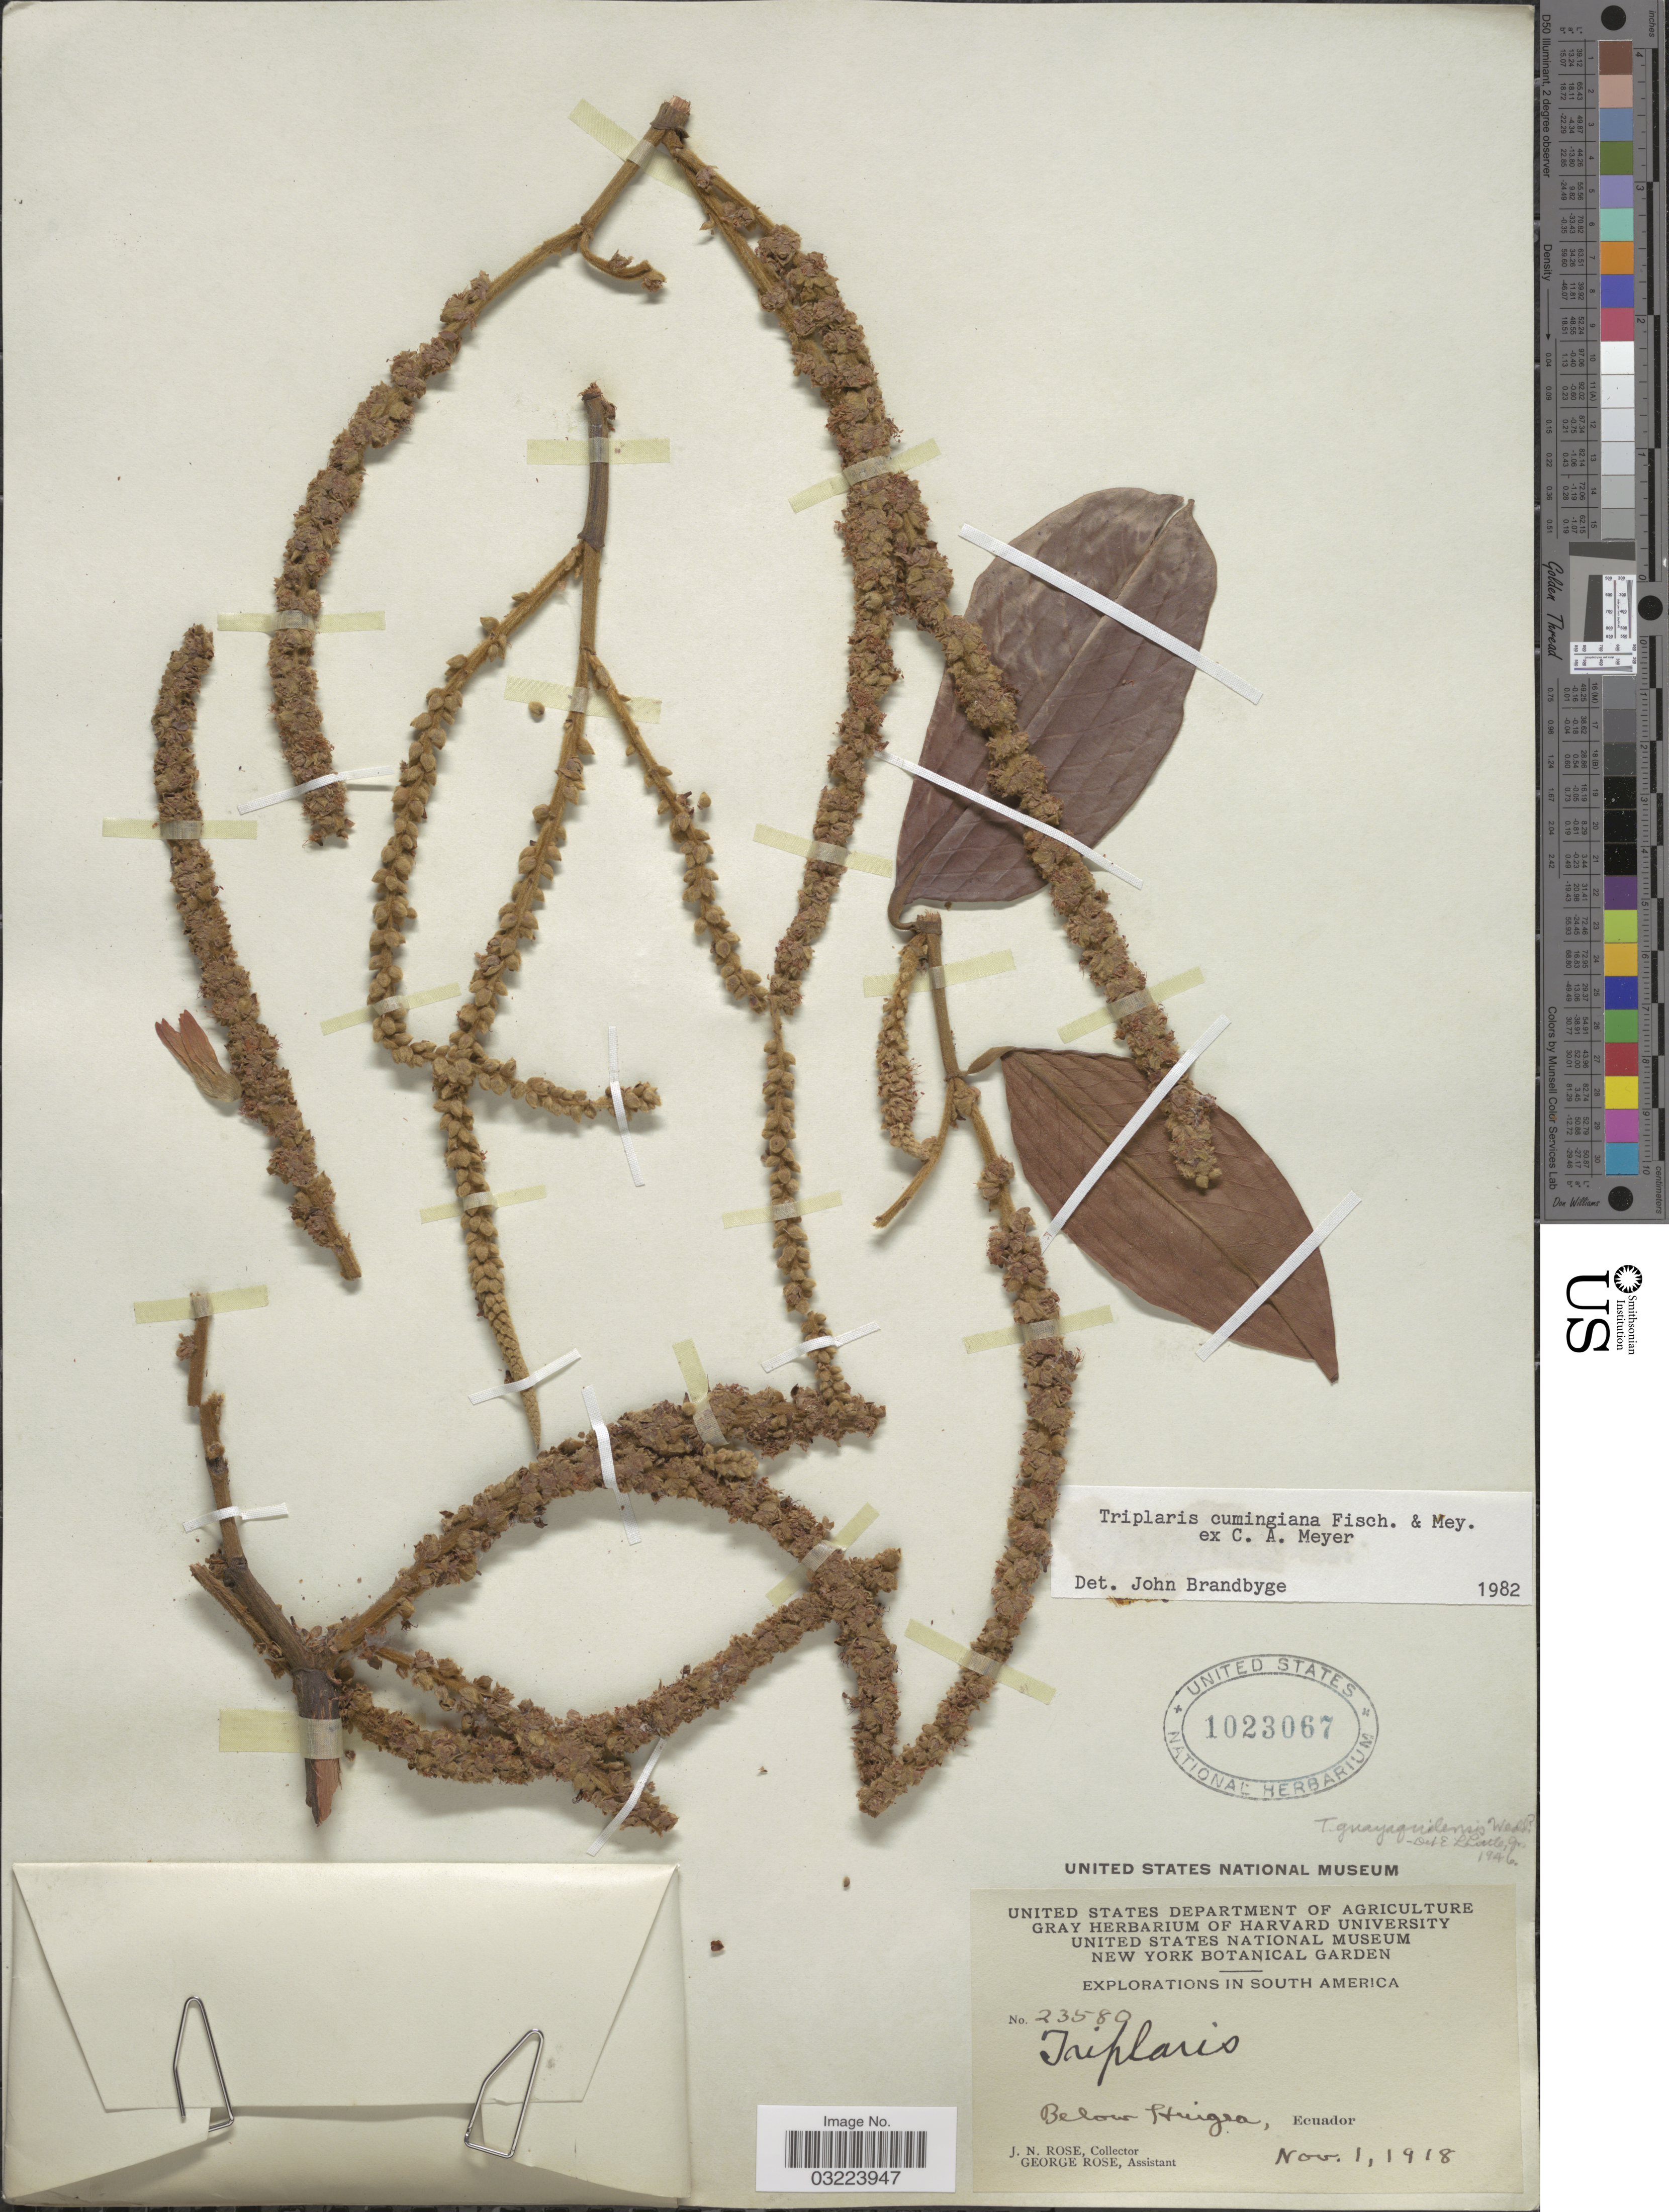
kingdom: Plantae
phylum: Tracheophyta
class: Magnoliopsida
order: Caryophyllales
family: Polygonaceae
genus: Triplaris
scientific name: Triplaris cumingiana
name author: Fisch. & C.A. Mey. ex C.A. Mey.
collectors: J. N. Rose & G. Rose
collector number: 23580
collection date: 1918-11-01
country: Ecuador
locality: Below Huigra.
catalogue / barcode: US 1023067